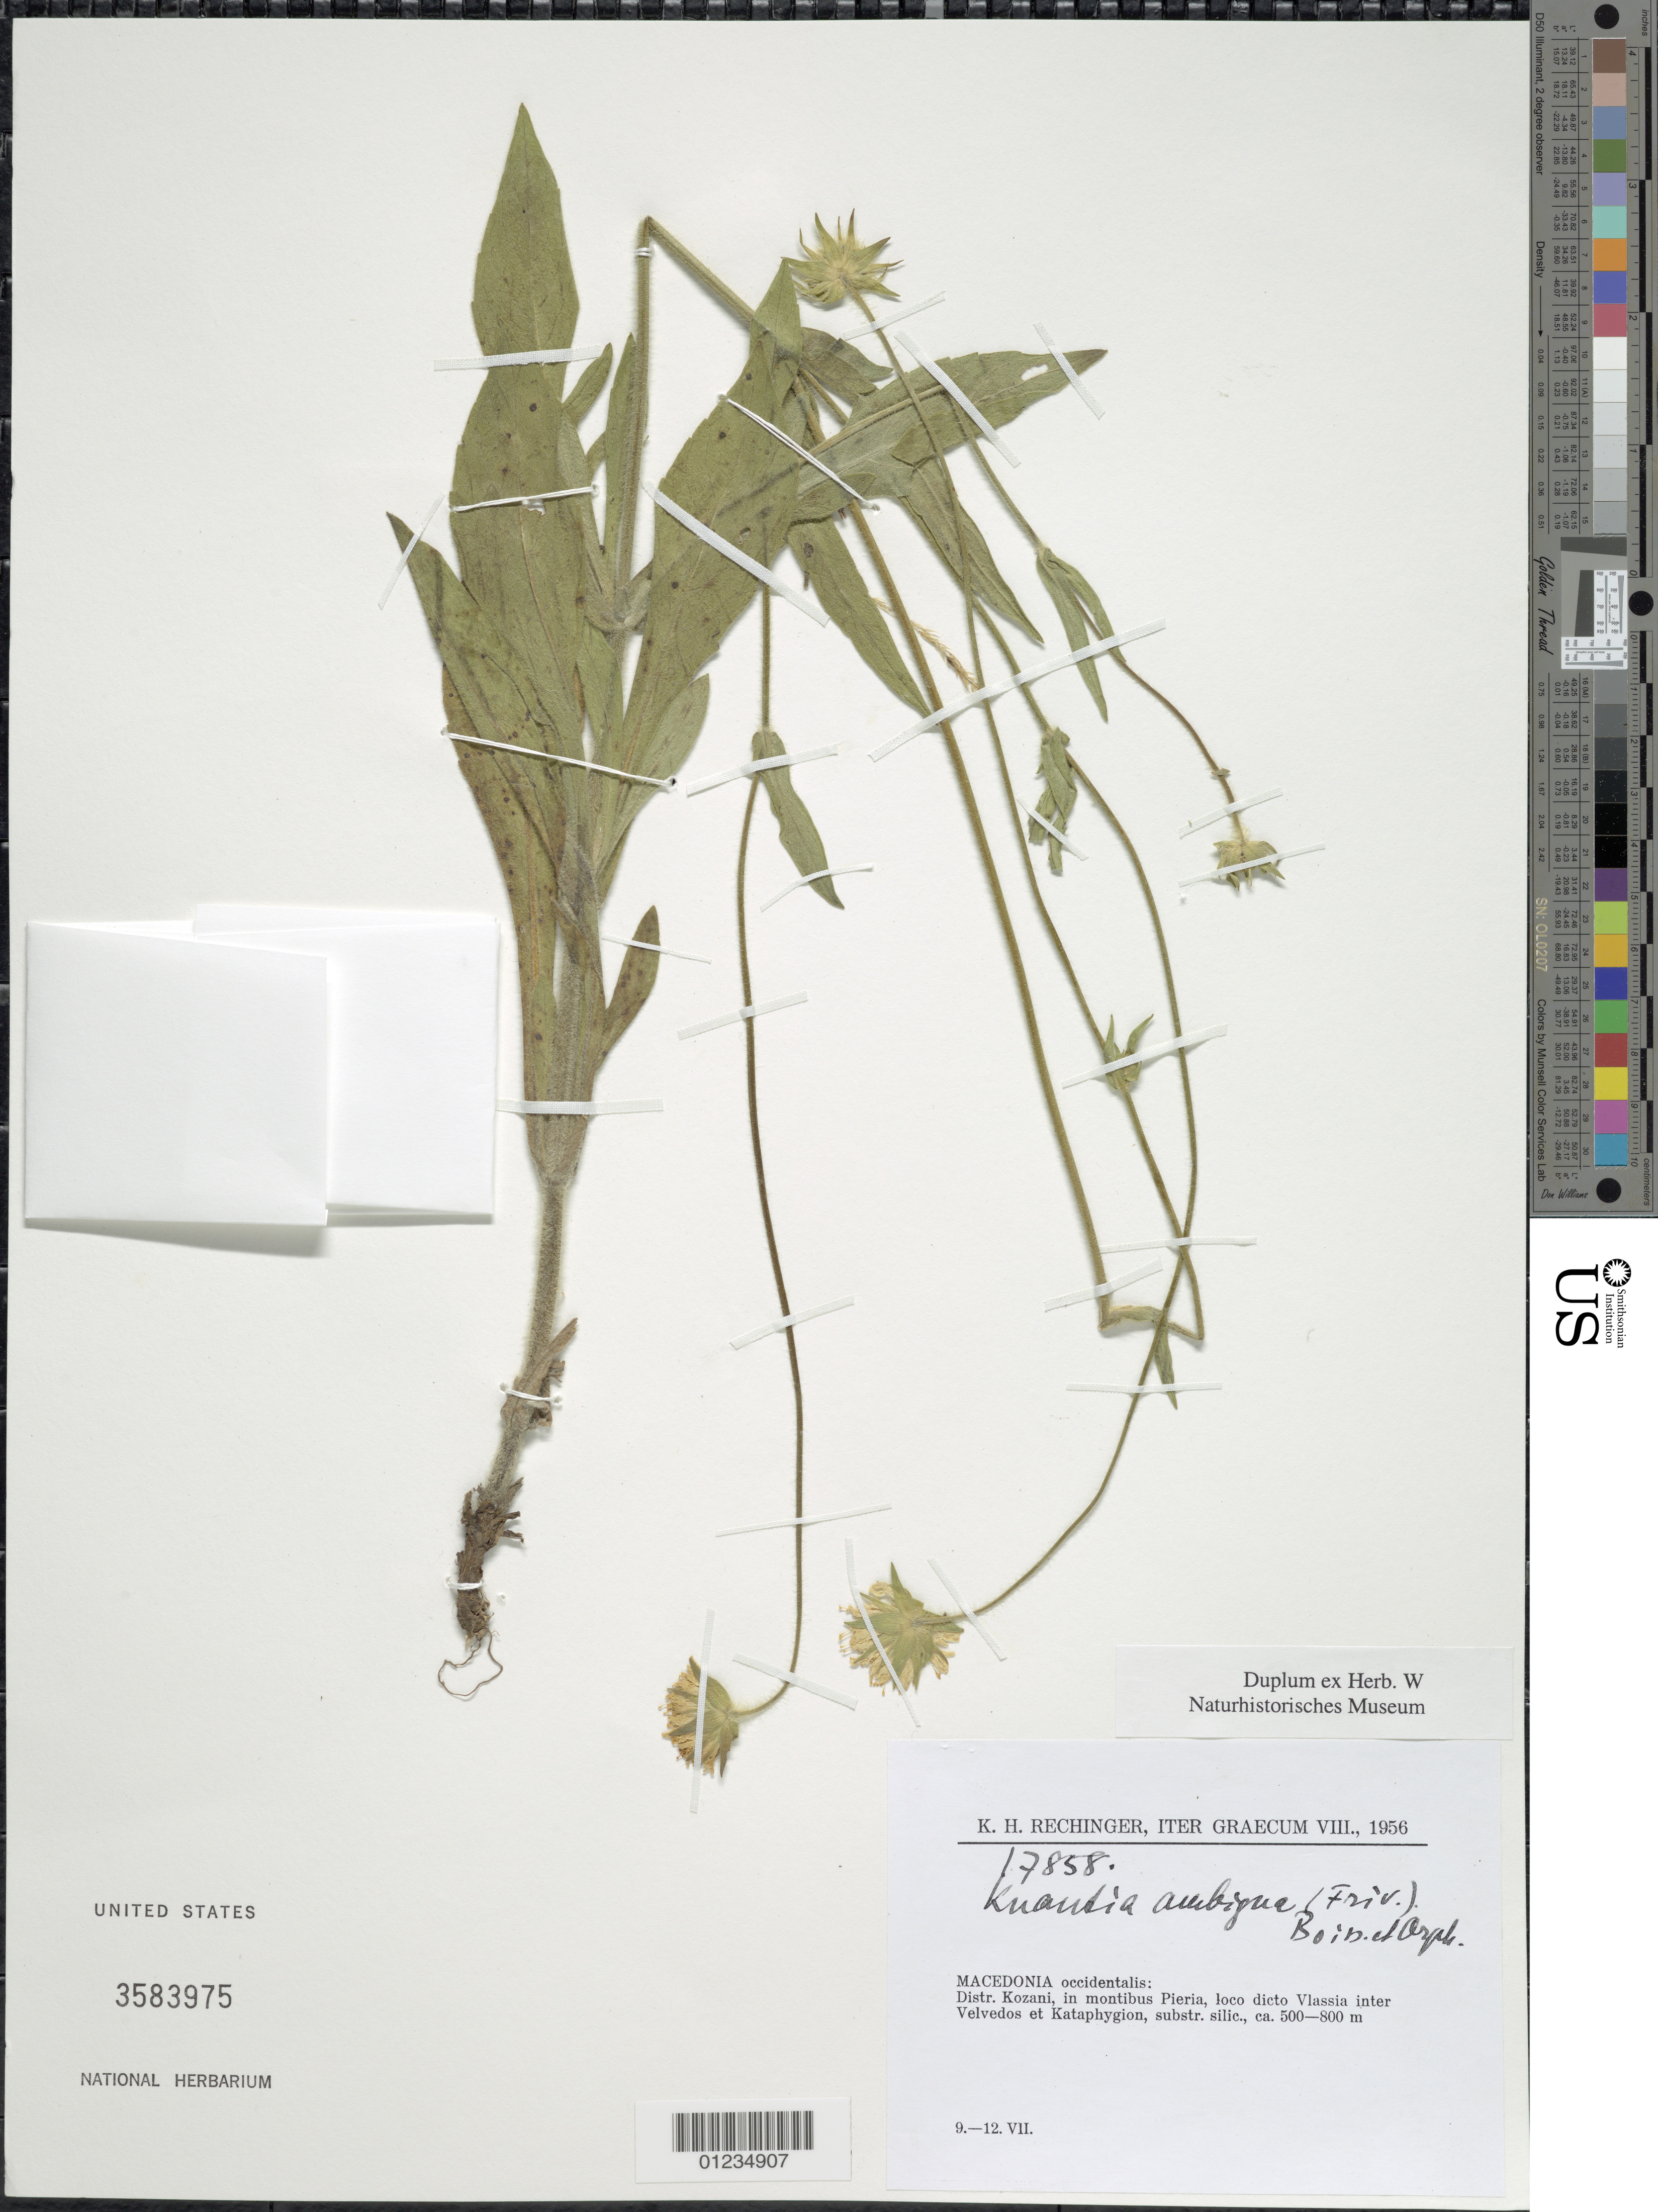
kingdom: Plantae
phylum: Tracheophyta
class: Magnoliopsida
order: Dipsacales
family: Caprifoliaceae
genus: Knautia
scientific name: Knautia ambigua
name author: Boiss. & Orph.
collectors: K. H. Rechinger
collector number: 17858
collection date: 1956-07-09/1956-07-12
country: Greece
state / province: West Macedonia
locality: Distr. Kozani, in montibus Pieria, loco dicto Vlassia inter Velvedos et Kataphygion, substr. silic.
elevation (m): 500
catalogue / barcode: US 3583975